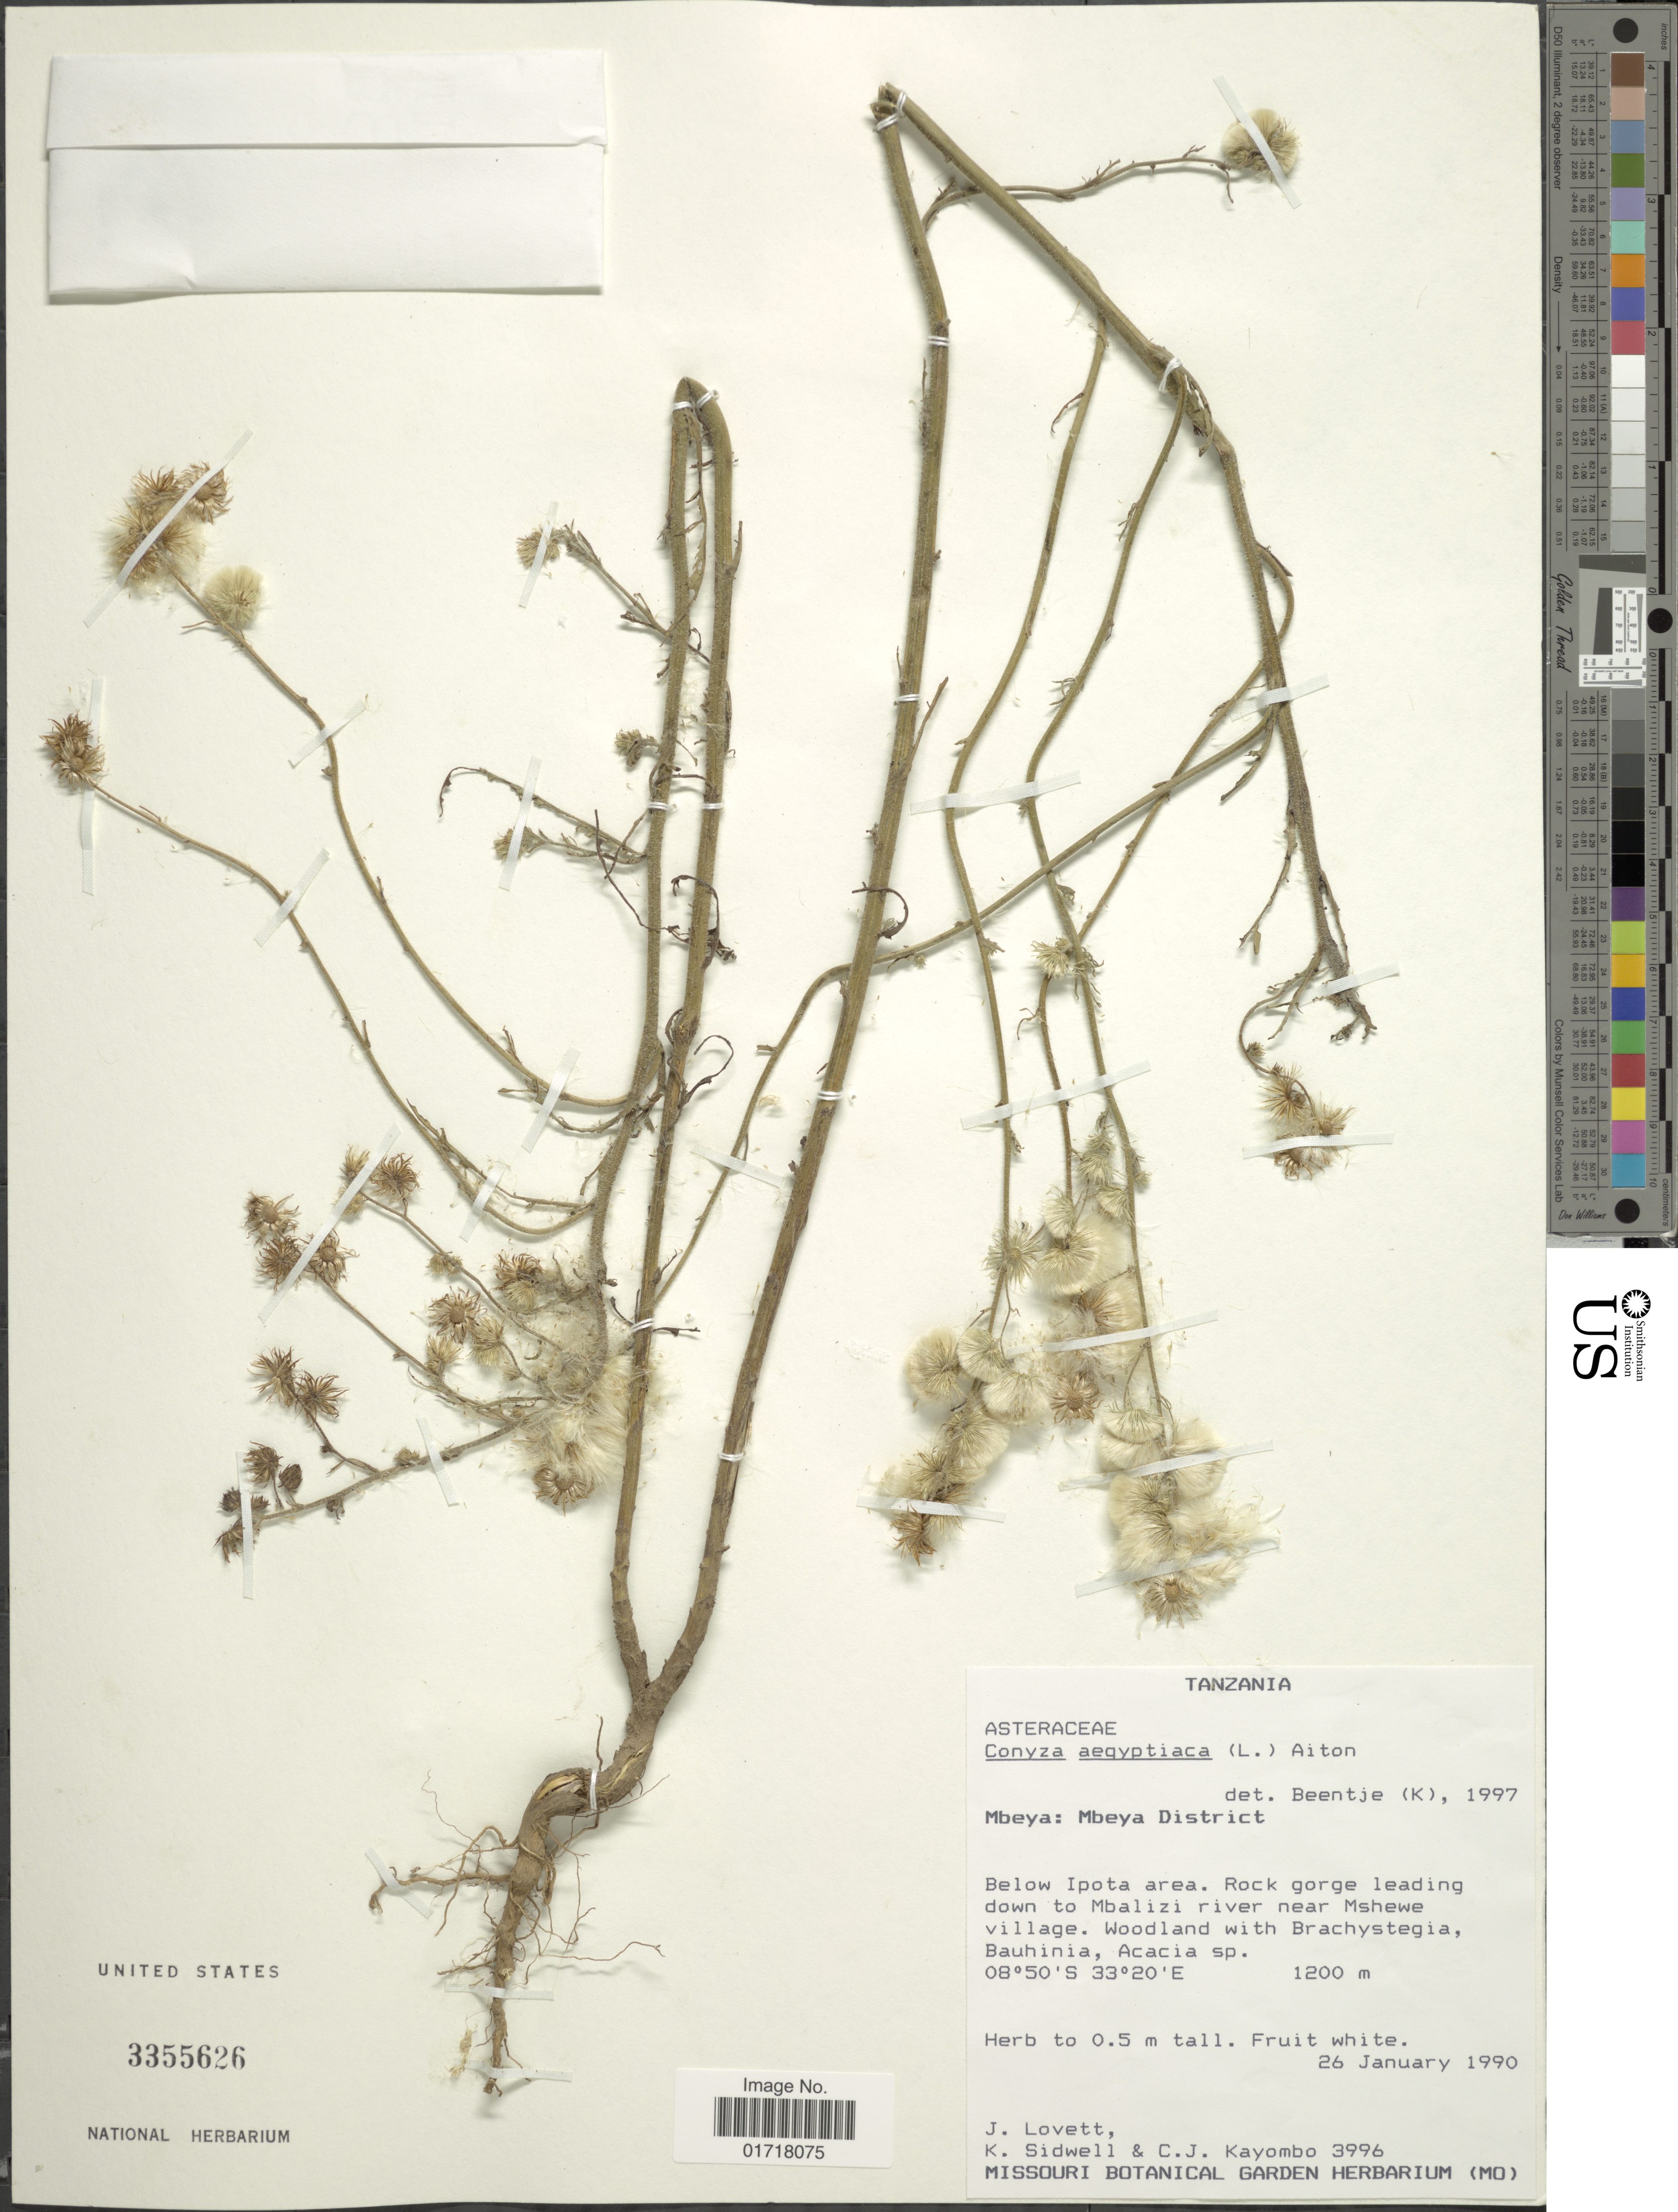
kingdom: Plantae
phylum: Tracheophyta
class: Magnoliopsida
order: Asterales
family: Asteraceae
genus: Conyza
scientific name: Conyza aegyptiaca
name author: (L.) Aiton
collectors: J. Lovett, K. Sidwell & C. Kayombo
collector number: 3996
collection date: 1990-01-26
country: Tanzania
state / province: Mbeya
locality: Mbeya: Mbeya District, Below Ipota area. Rock gorge leading down to Mbalizi river near Mshewe village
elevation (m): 1200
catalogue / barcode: US 3355626